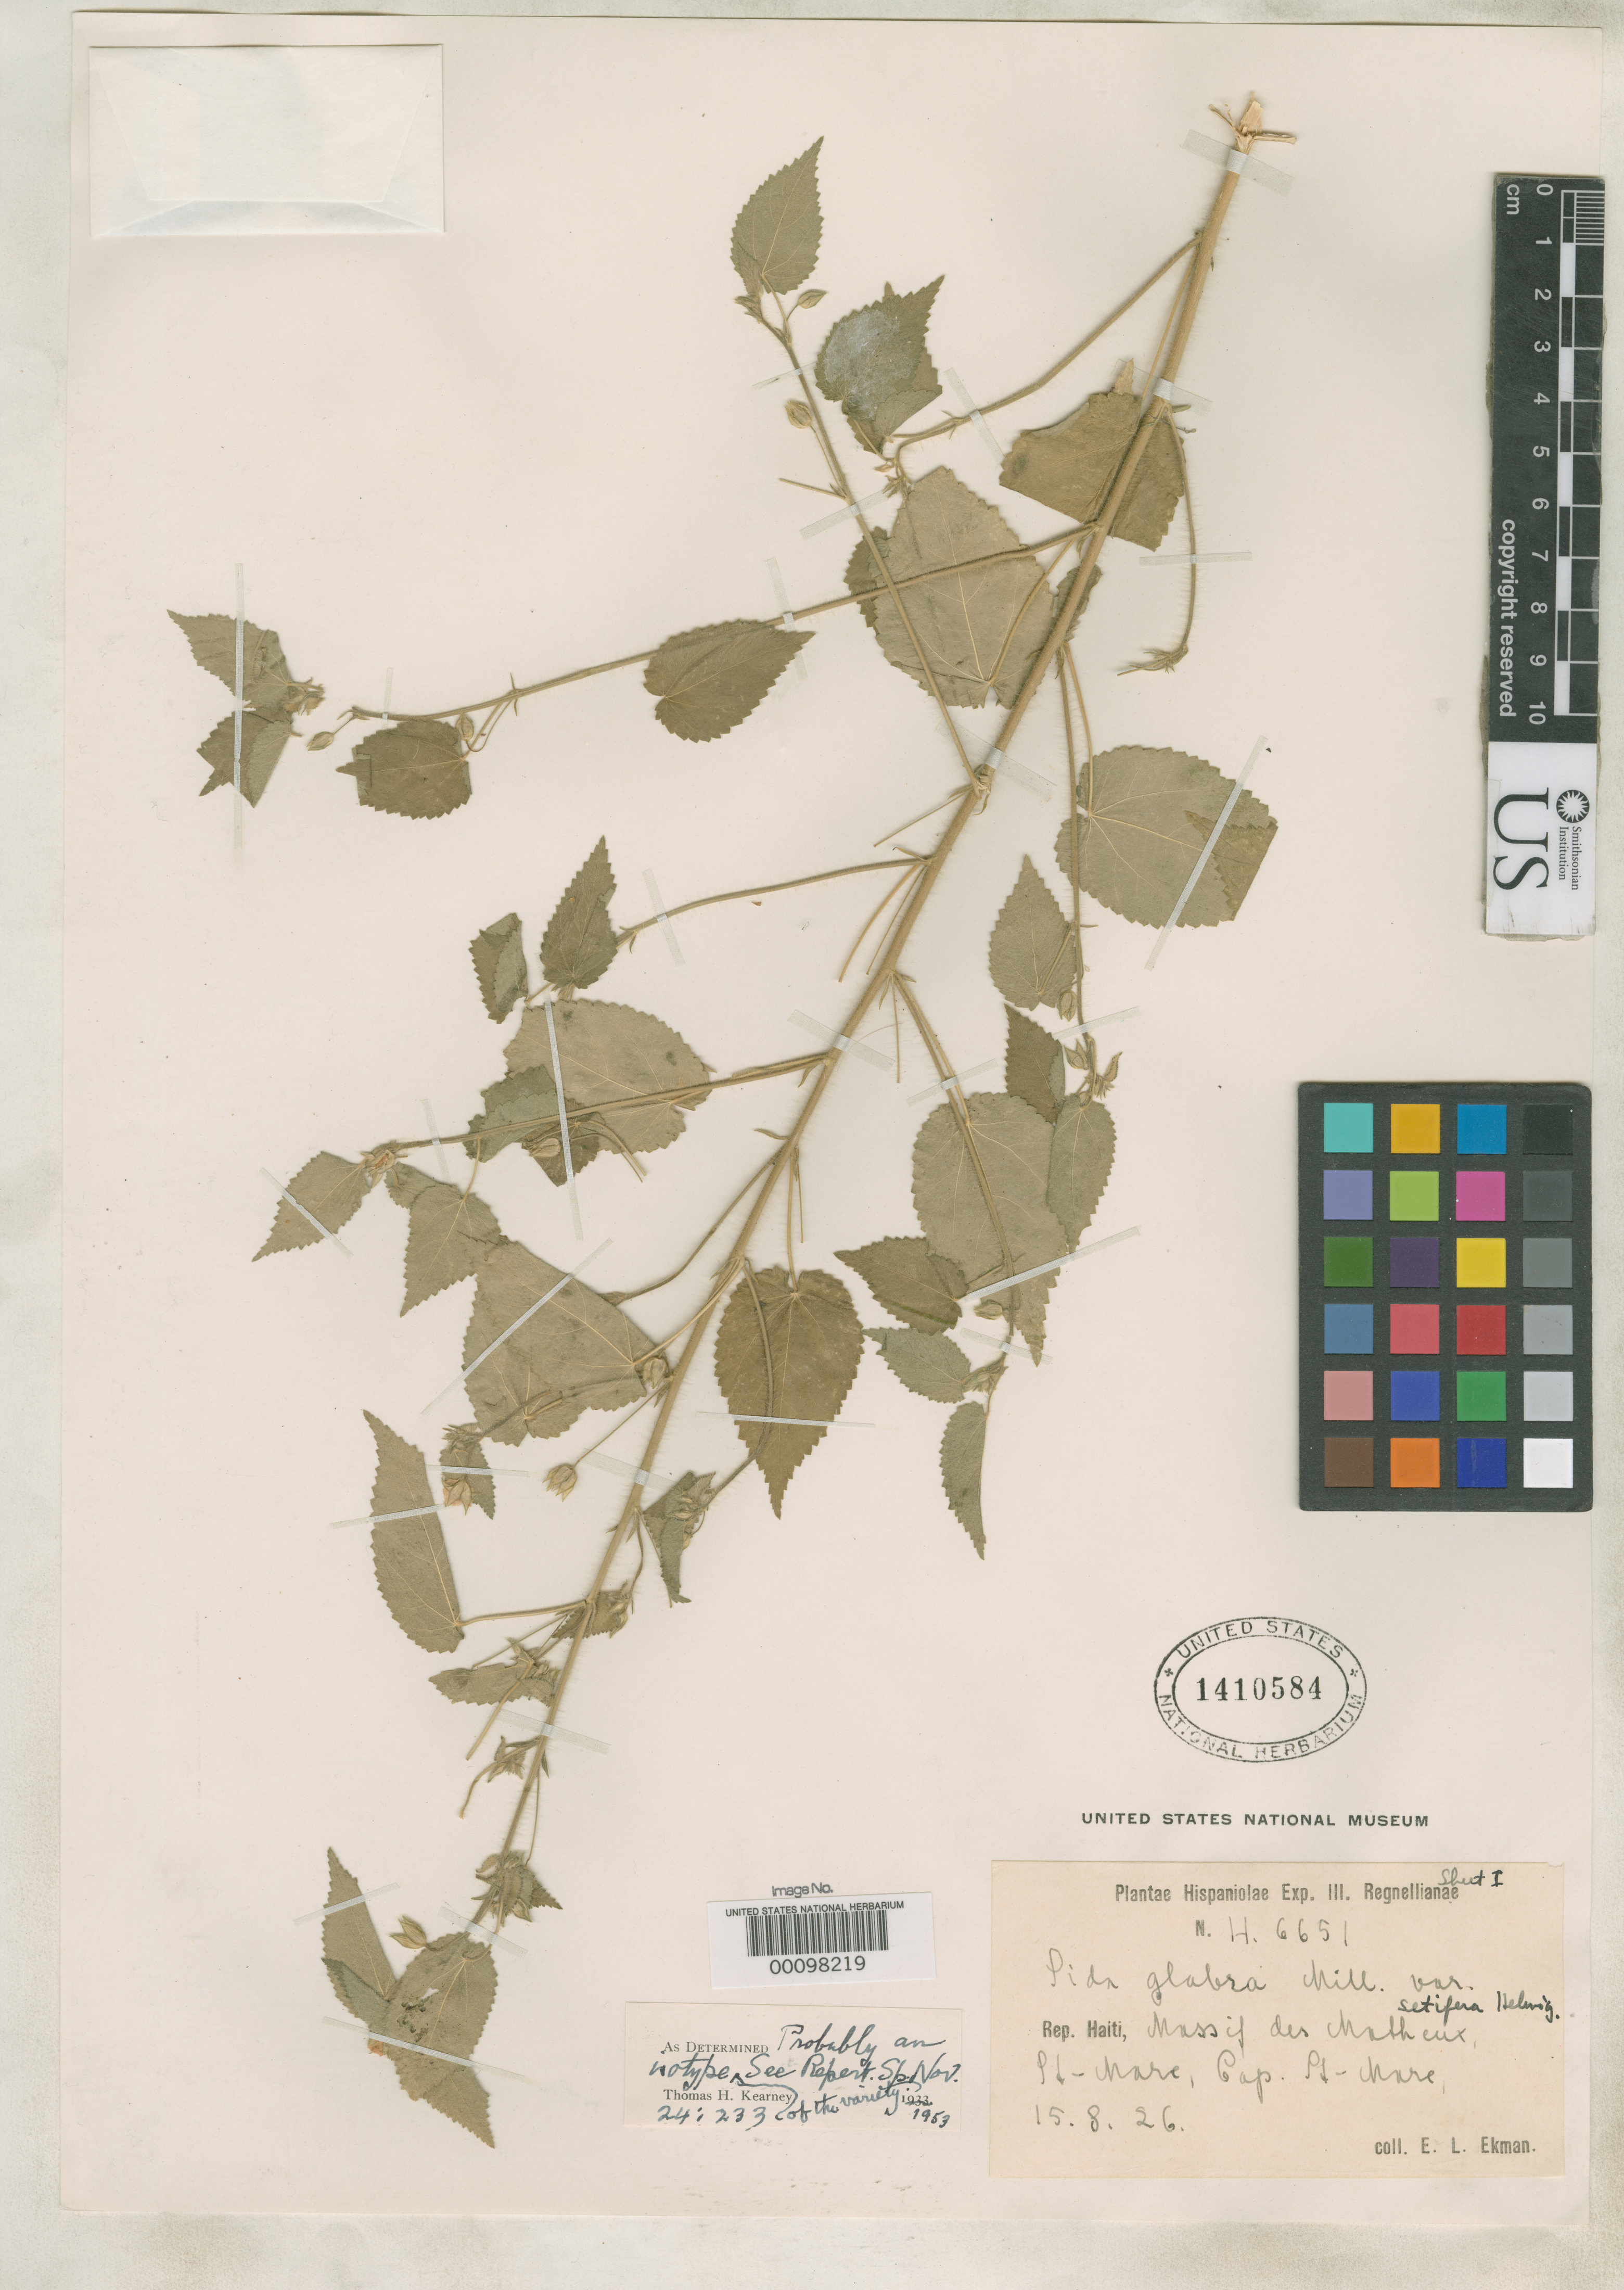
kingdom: Plantae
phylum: Tracheophyta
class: Magnoliopsida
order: Malvales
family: Malvaceae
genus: Sida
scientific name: Sida glabra var. setifera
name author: Helwig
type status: Isotype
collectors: E. L. Ekman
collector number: H 6651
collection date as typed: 15 Aug 1926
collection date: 1926-08-15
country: Haiti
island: Hispaniola Island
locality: Massif des Matheux.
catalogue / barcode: US 1410584